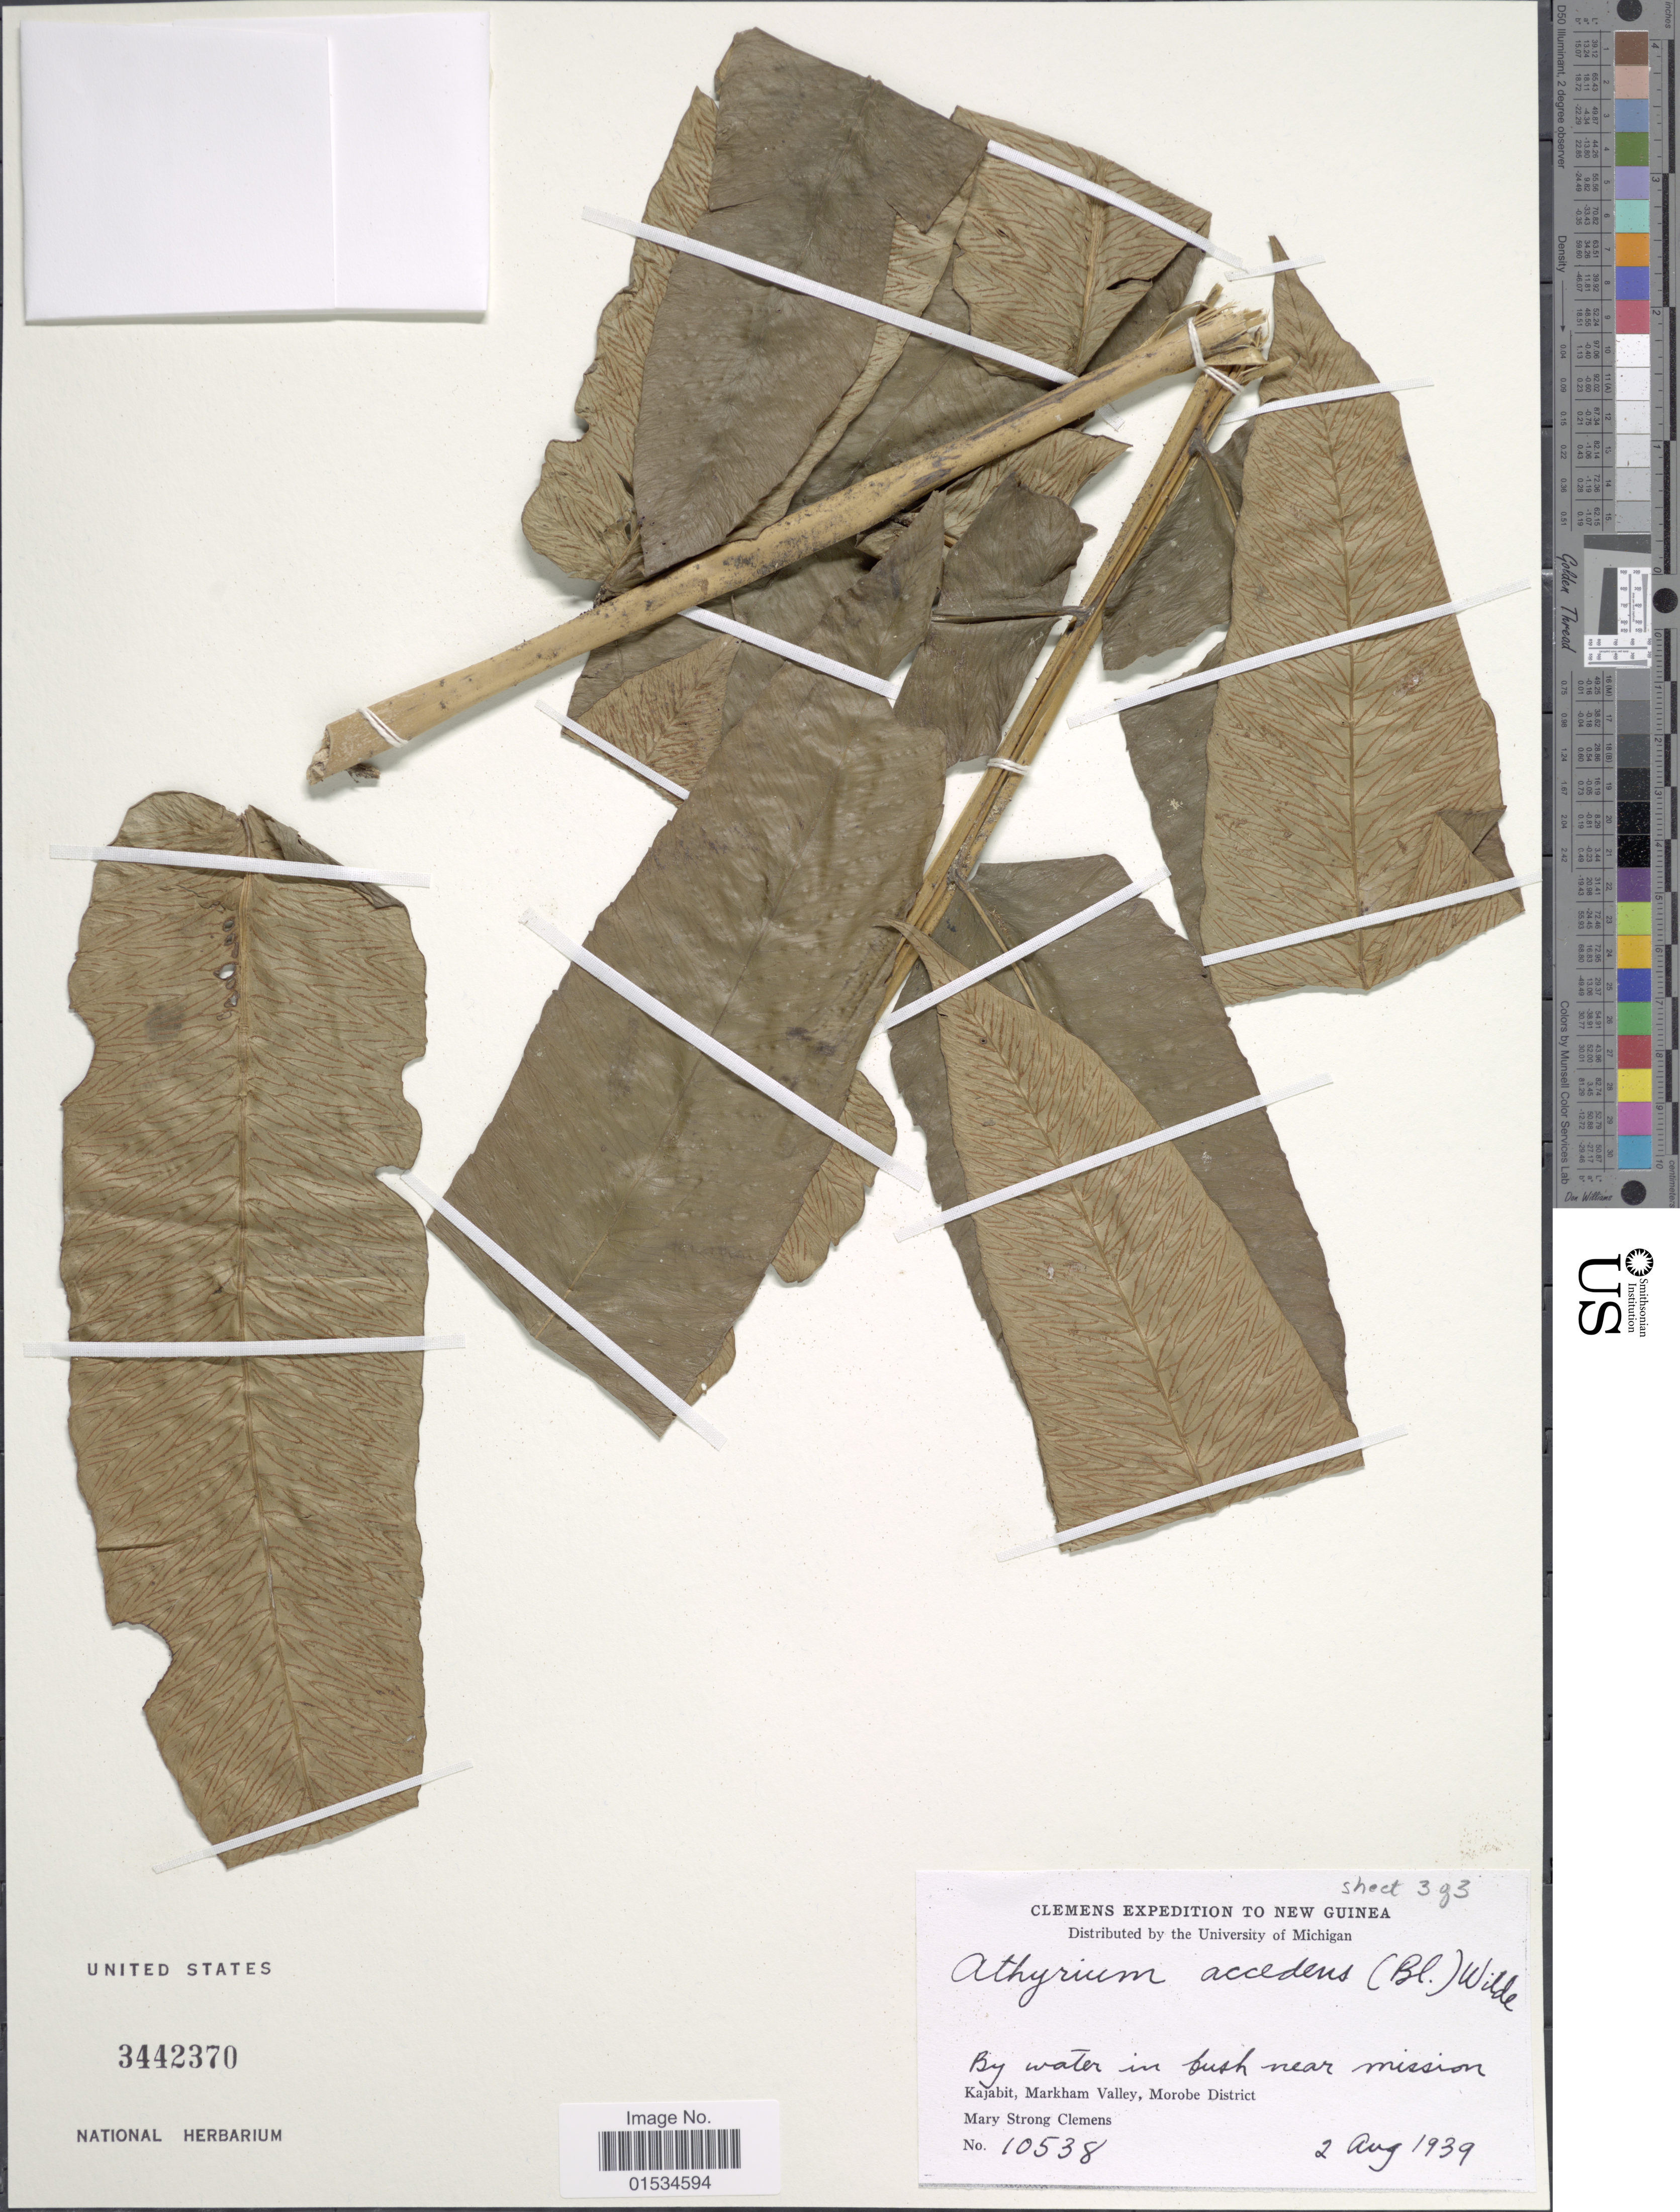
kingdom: Plantae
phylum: Tracheophyta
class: Polypodiopsida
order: Polypodiales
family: Athyriaceae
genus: Diplazium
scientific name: Diplazium accendens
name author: Blume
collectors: M. S. Clemens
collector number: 10538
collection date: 1939-08-02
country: Papua New Guinea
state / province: Morobe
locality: Kajabit, Markham Valley, New Guinea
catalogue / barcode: US 3442370